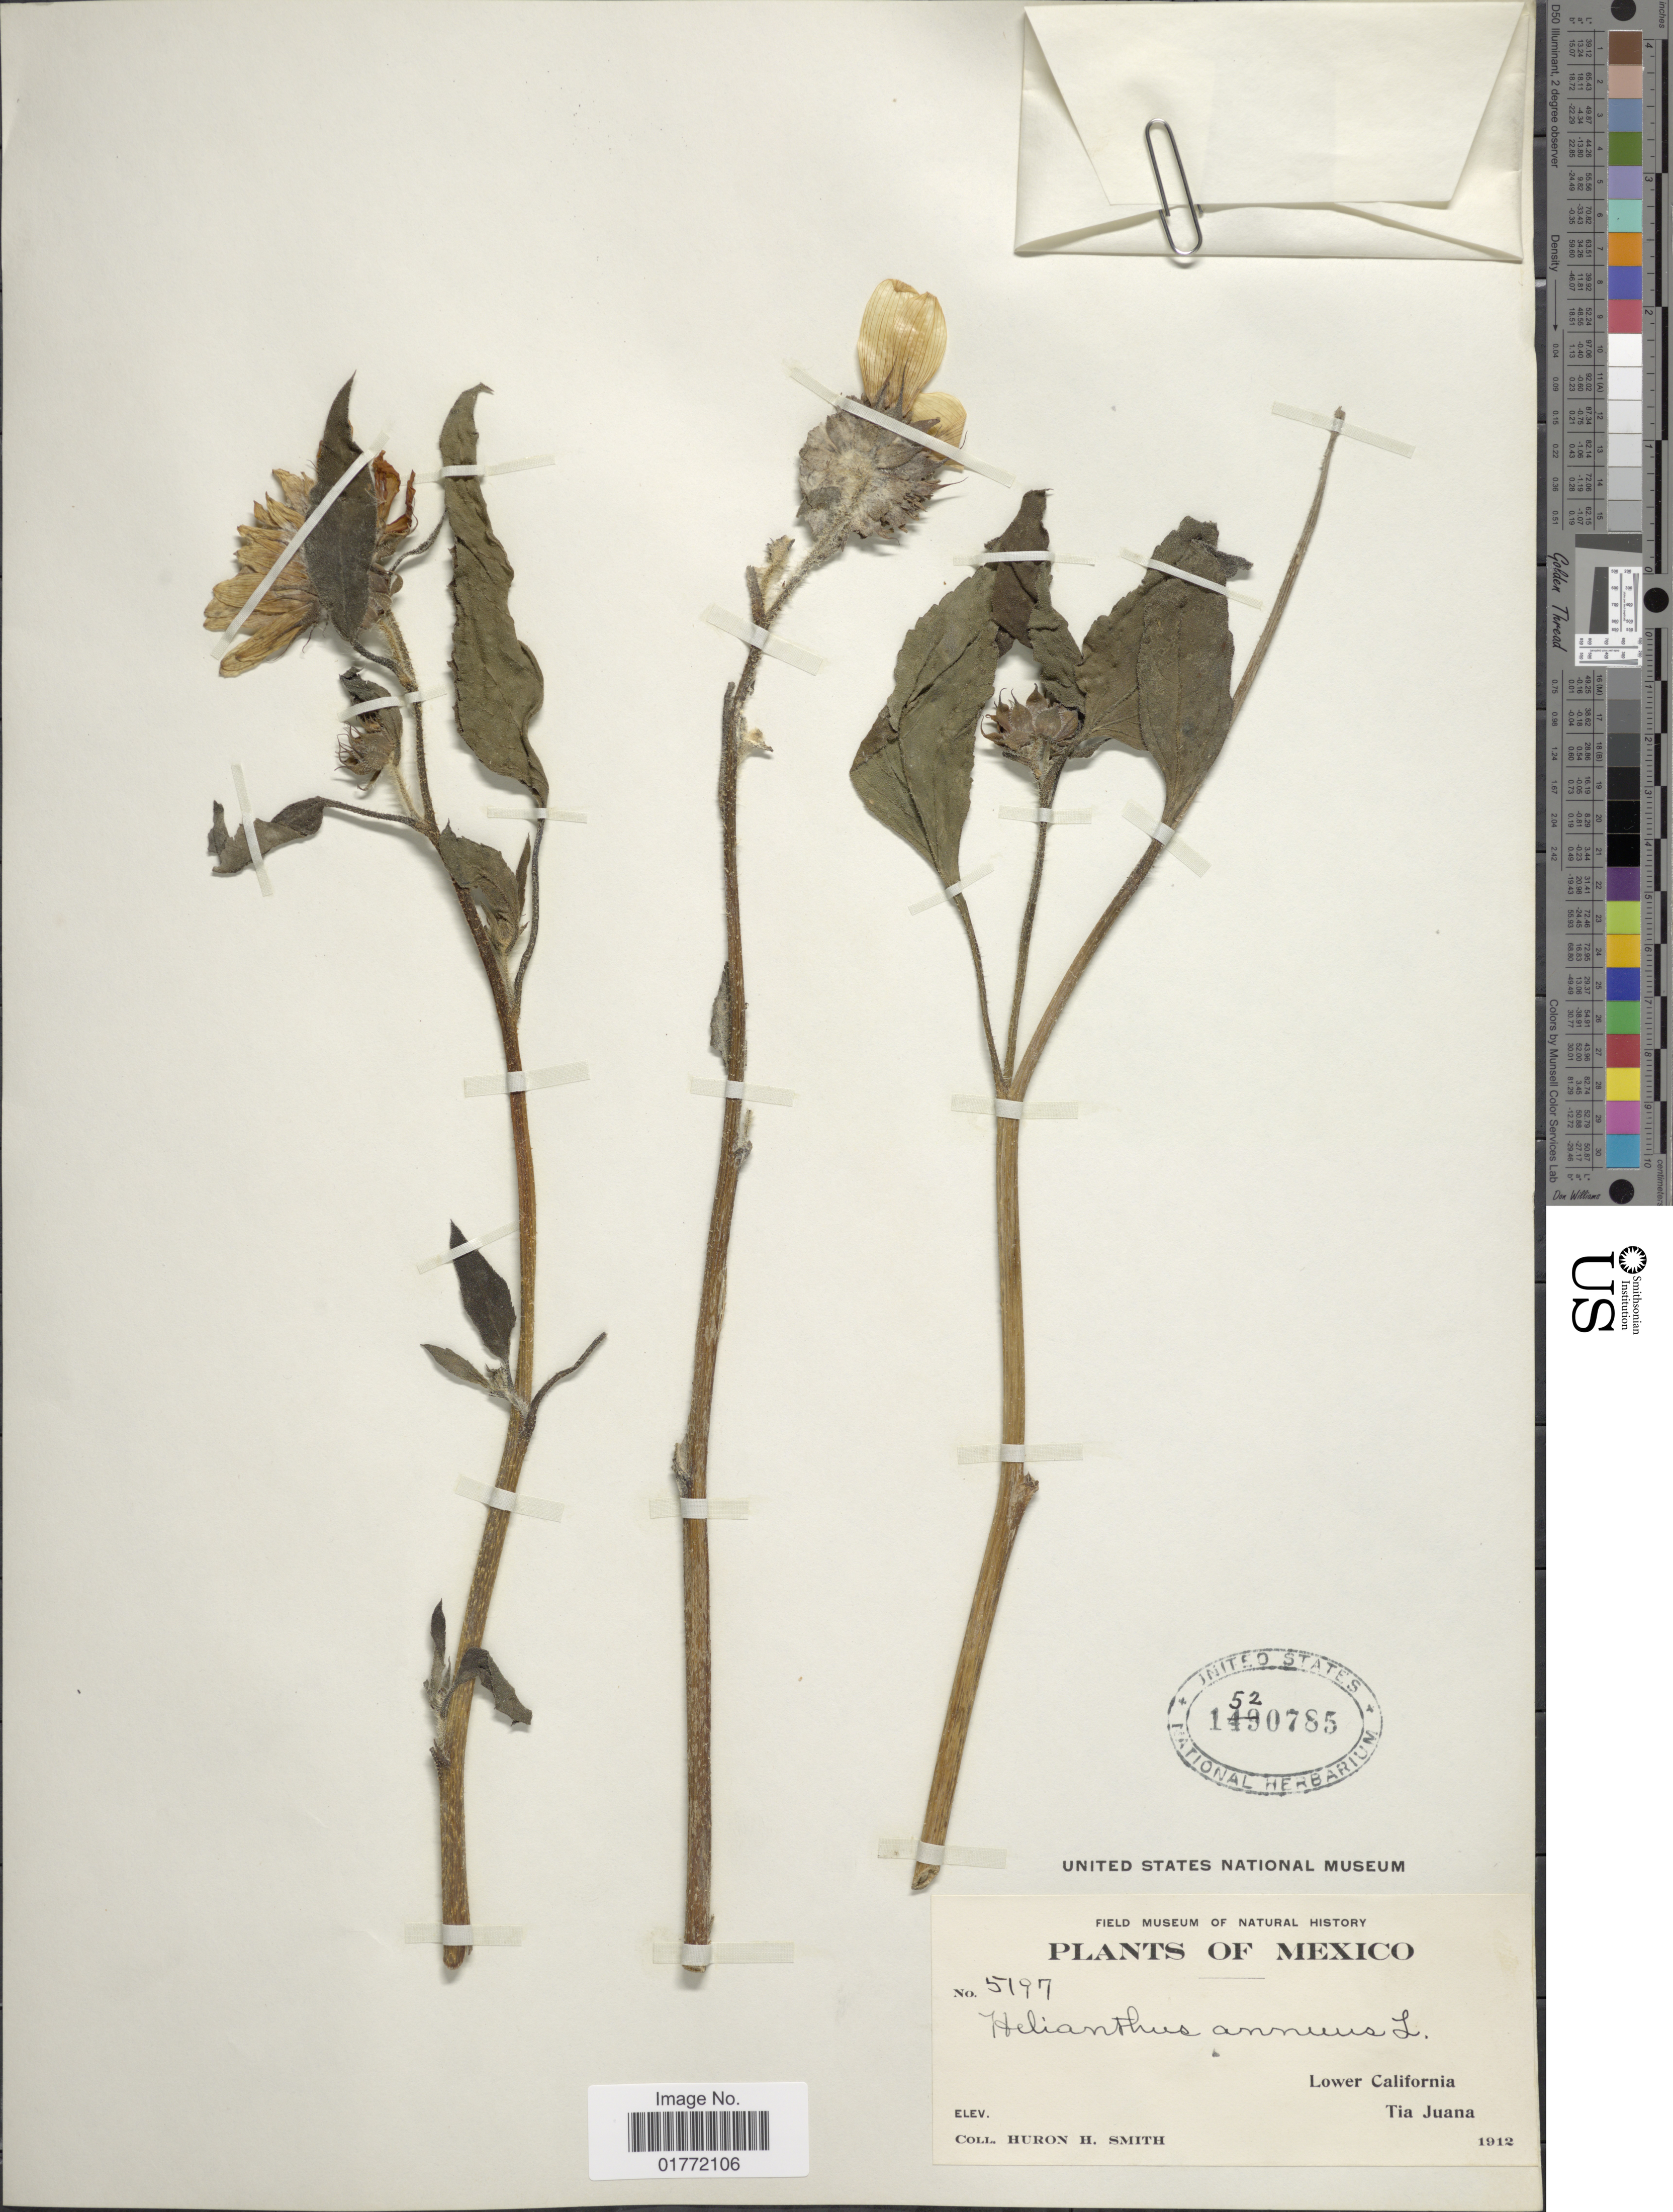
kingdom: Plantae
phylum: Tracheophyta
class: Magnoliopsida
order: Asterales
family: Asteraceae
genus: Helianthus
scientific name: Helianthus annuus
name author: L.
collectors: Huron H. Smith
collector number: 5197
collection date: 1912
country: Mexico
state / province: Baja California Sur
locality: Tia Juana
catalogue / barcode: US 1520785